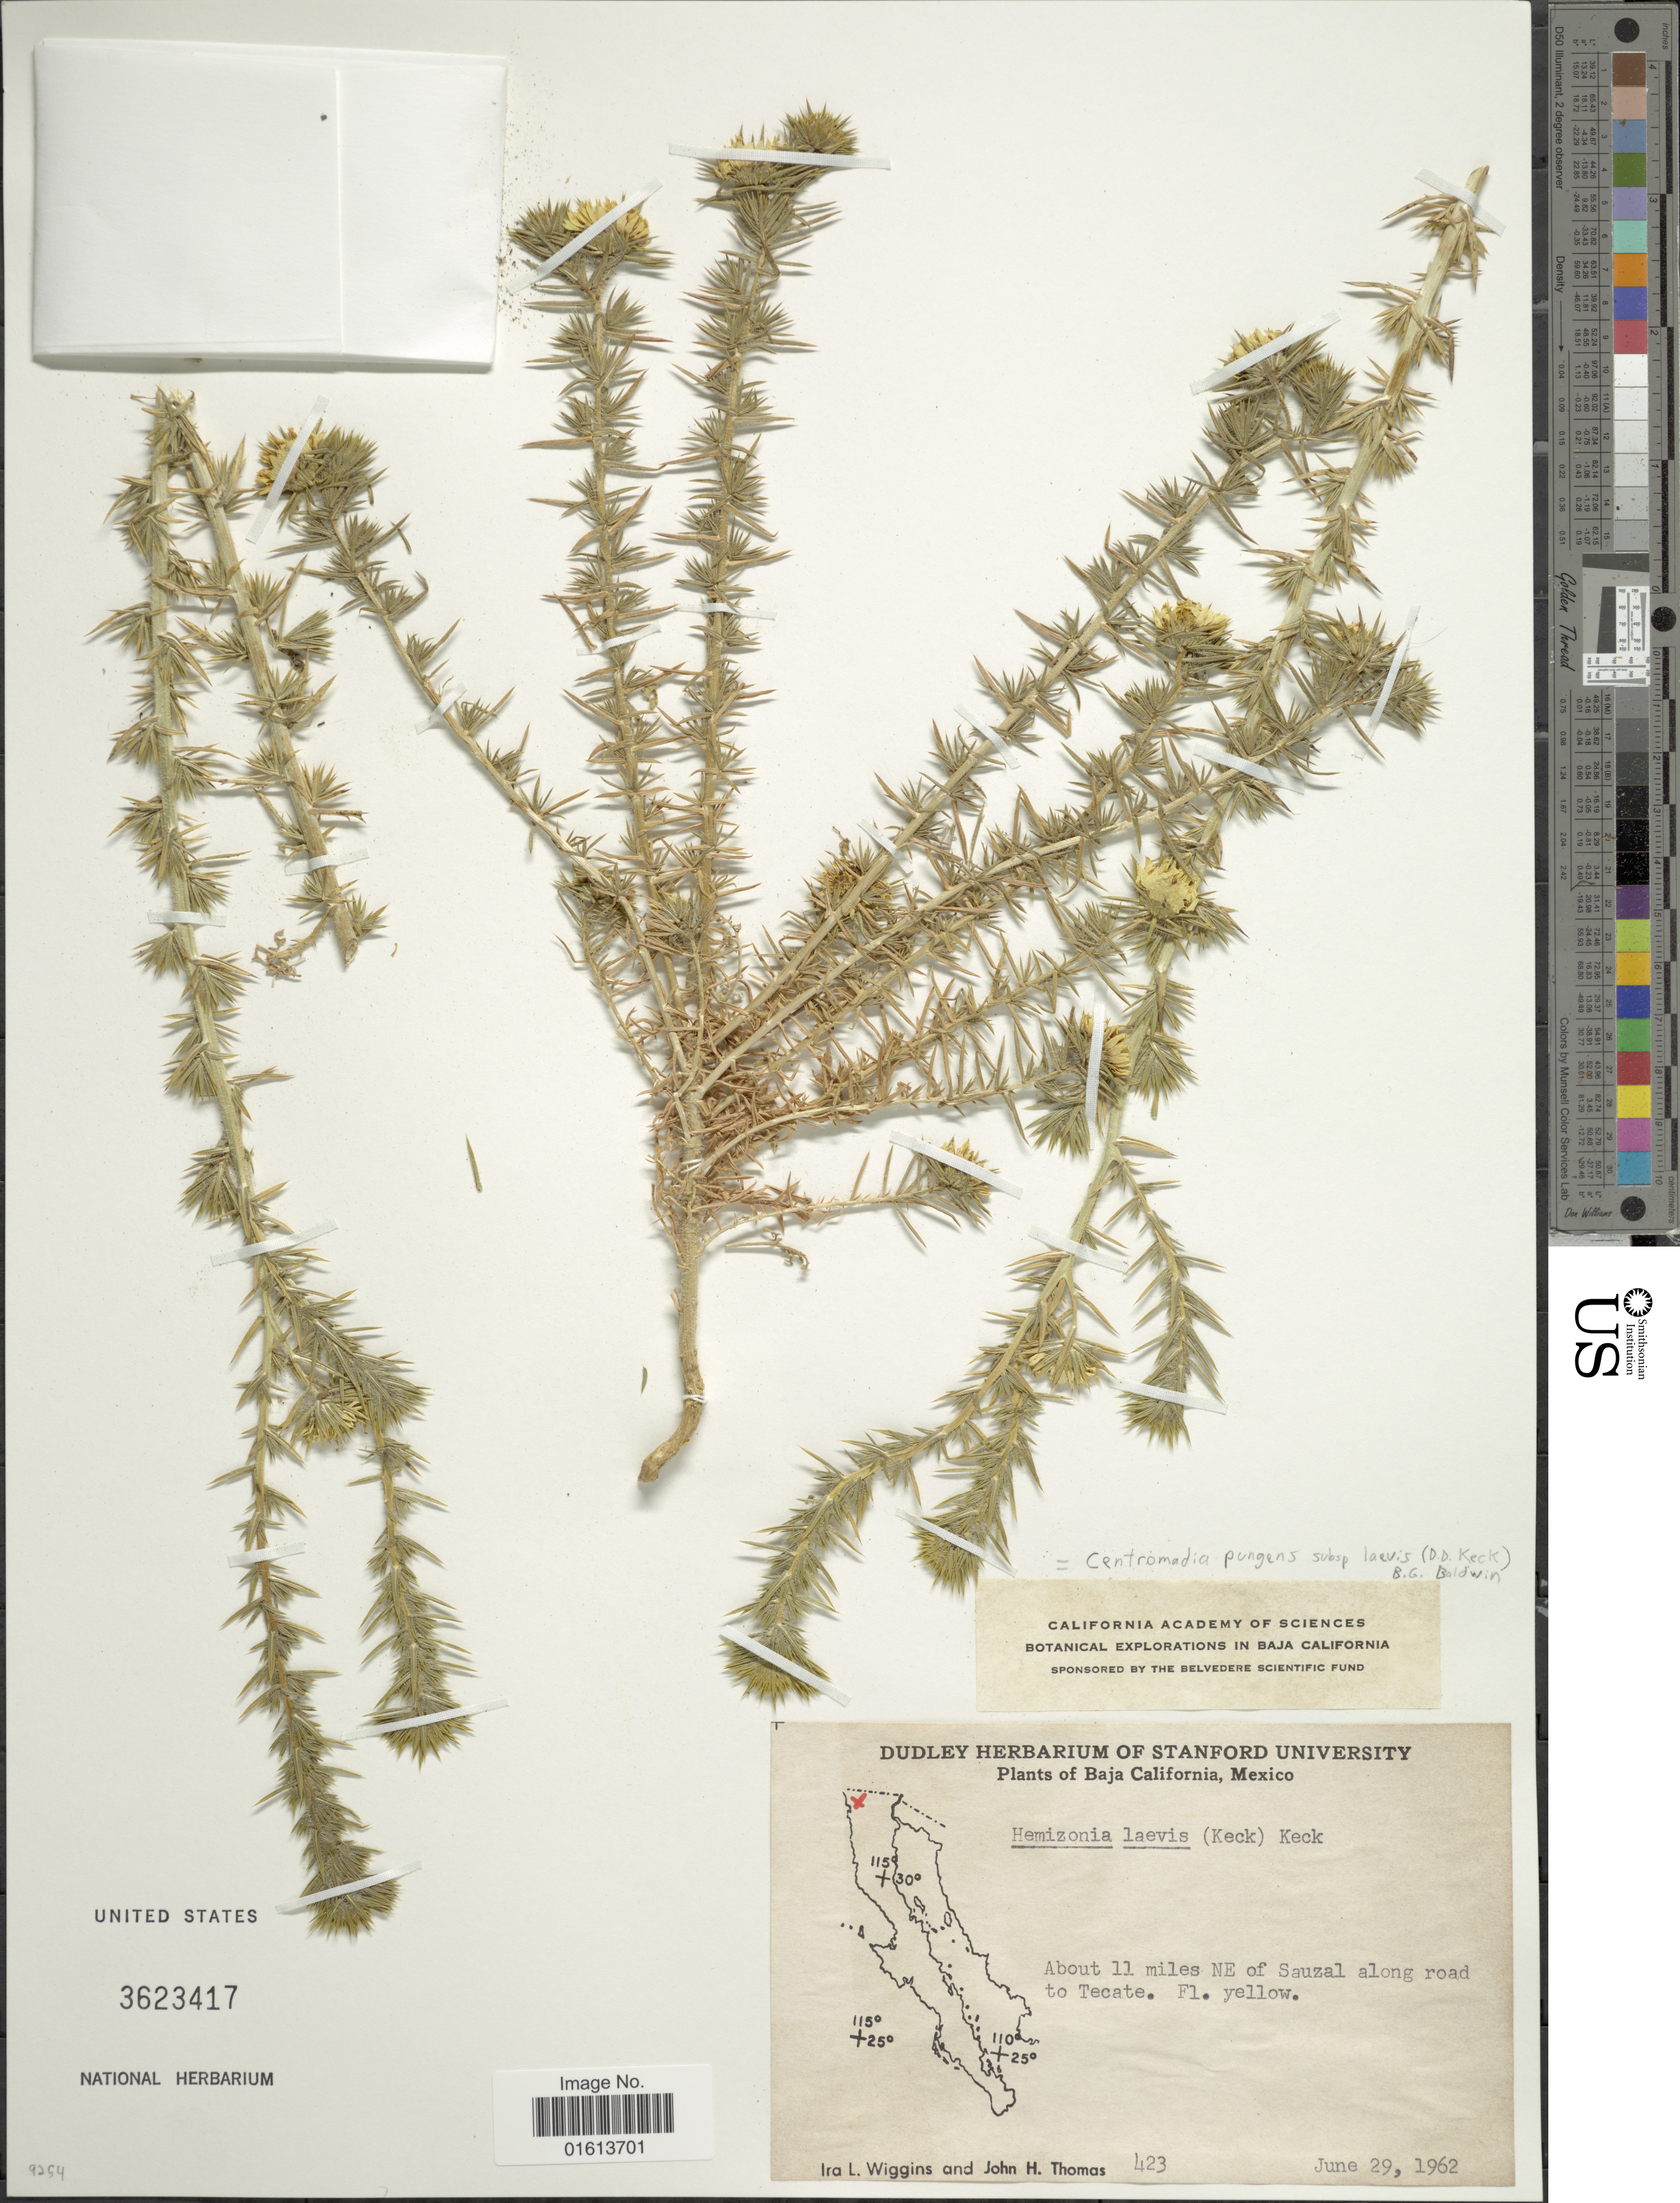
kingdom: Plantae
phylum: Tracheophyta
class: Magnoliopsida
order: Asterales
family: Asteraceae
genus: Centromadia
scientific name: Centromadia pungens subsp. laevis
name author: (D.D. Keck) B.G. Baldwin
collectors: I. L. Wiggins & J. H. Thomas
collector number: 423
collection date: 1962-06-29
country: Mexico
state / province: Baja California Norte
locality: Baja California, Mexico. About 11 miles NE of Sauzal along road to Tecate.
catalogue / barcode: US 3623417